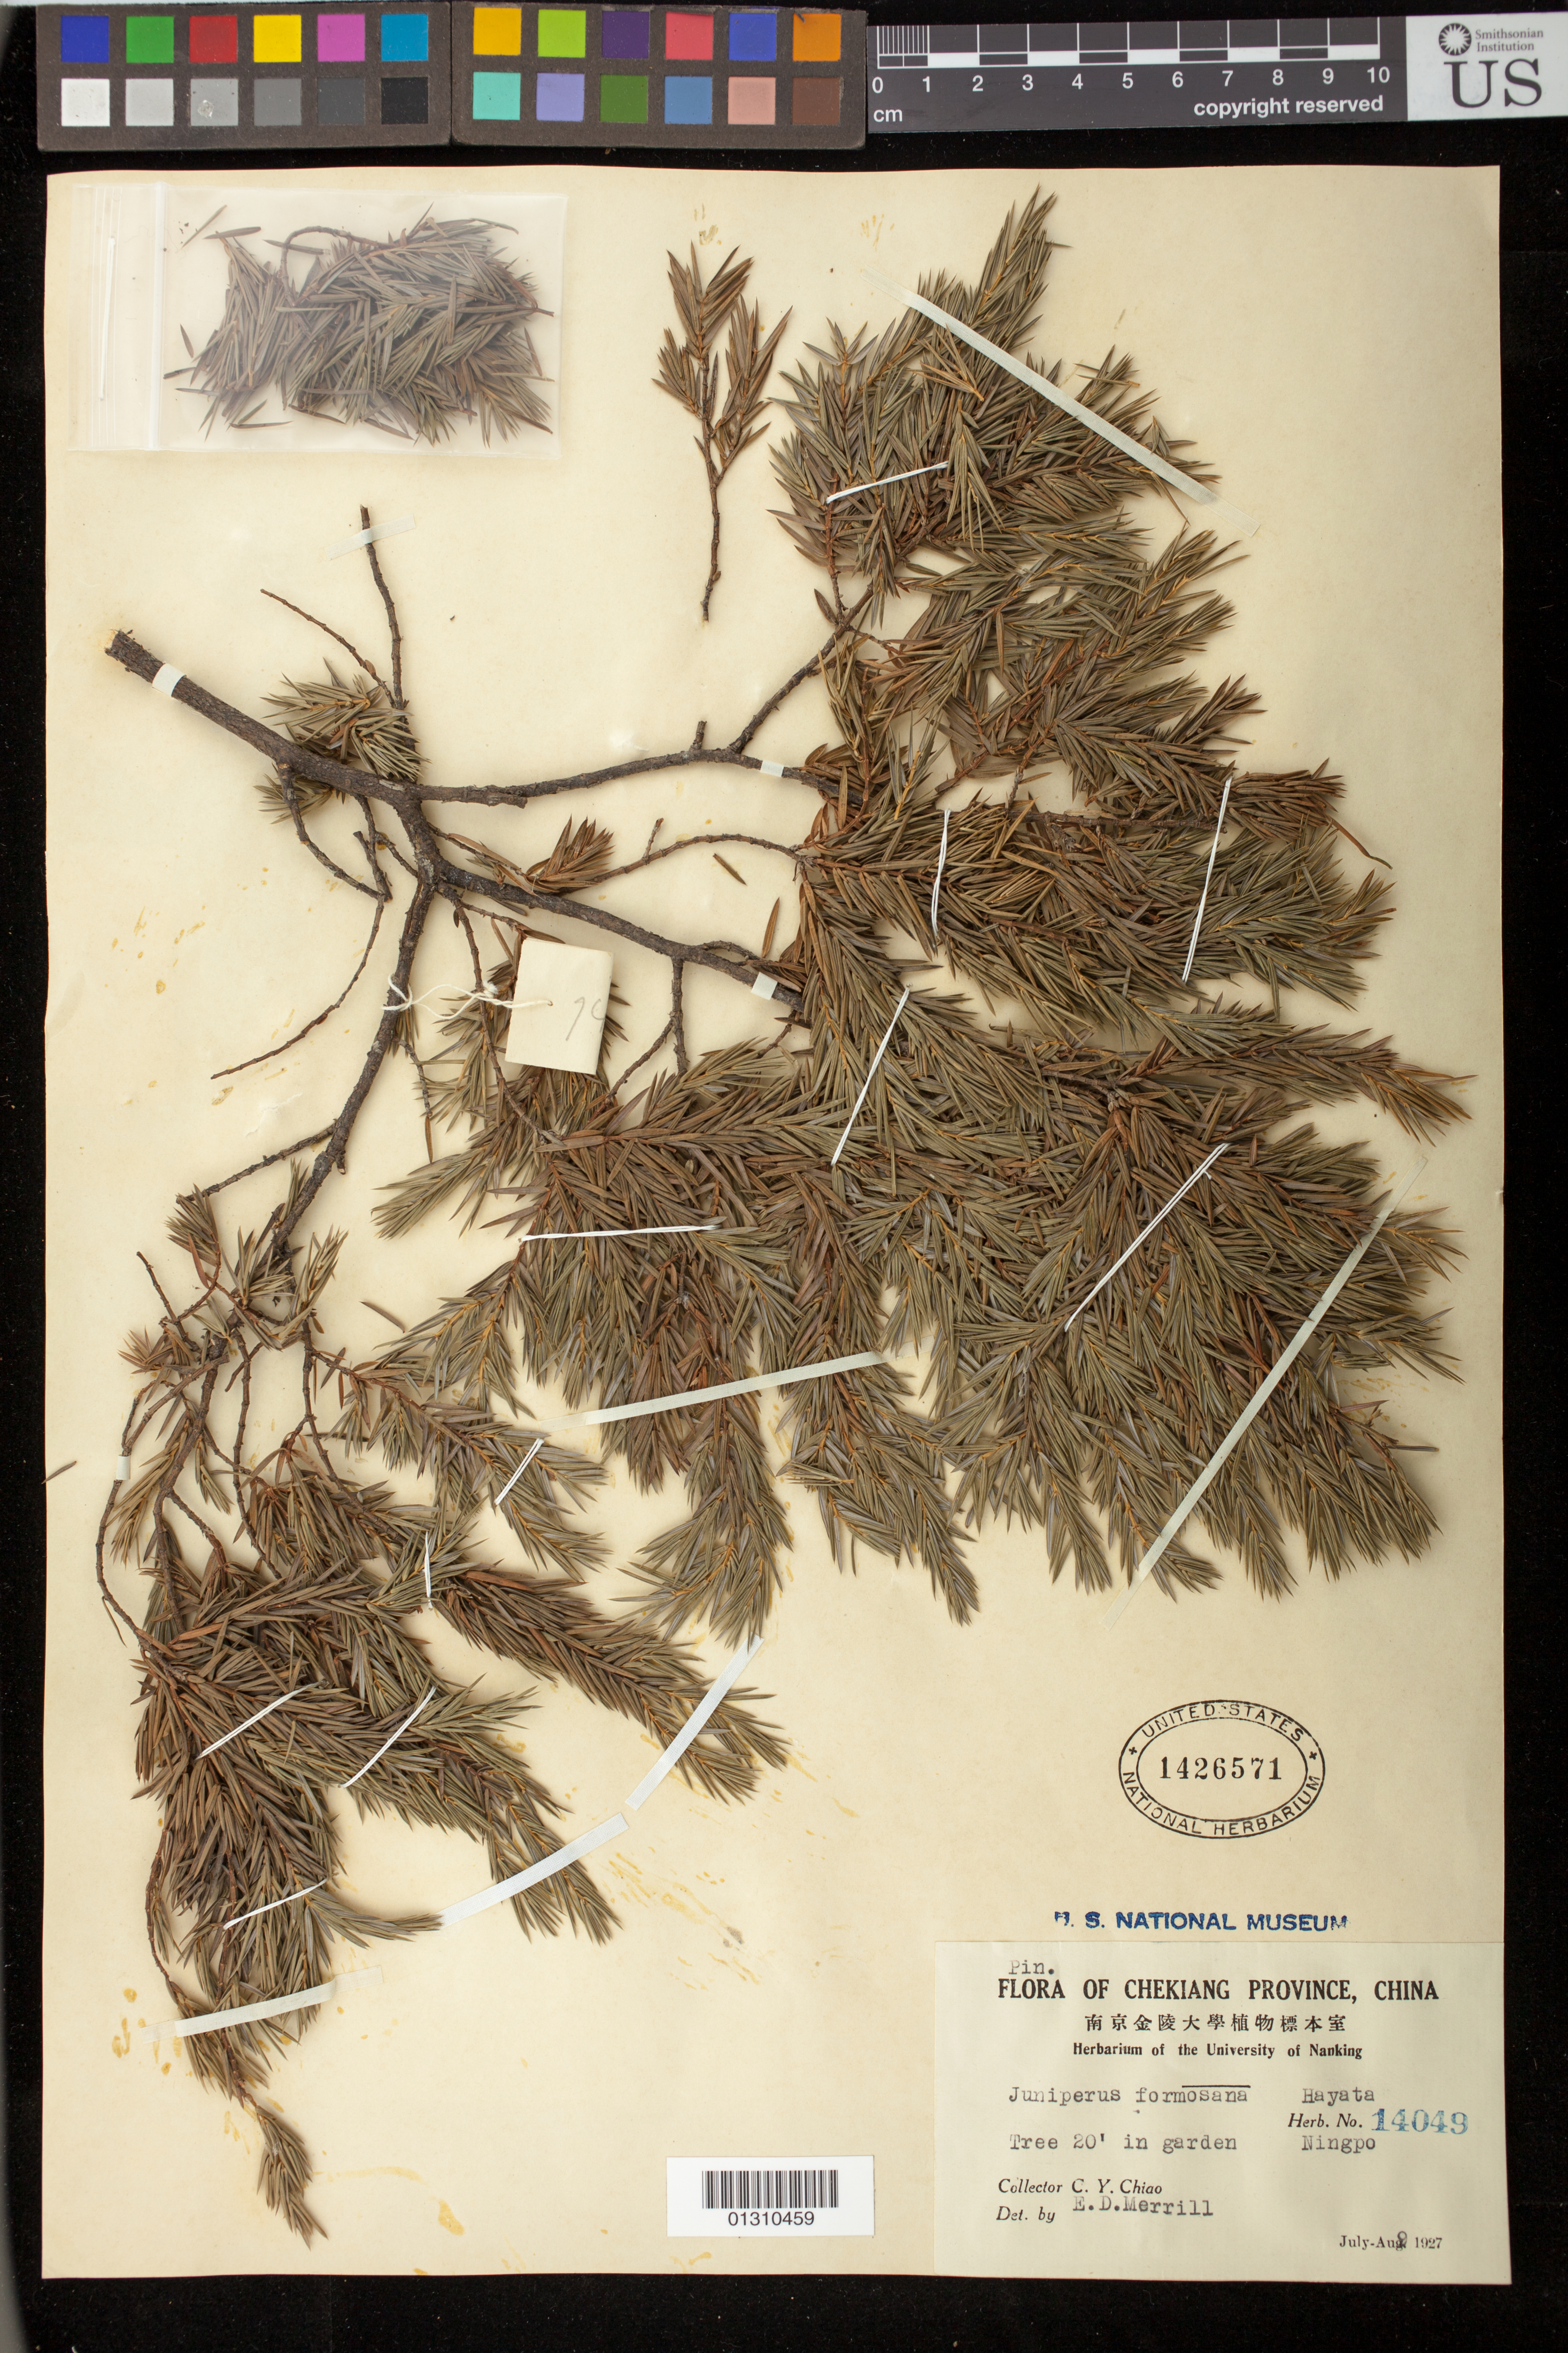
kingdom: Plantae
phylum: Tracheophyta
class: Pinopsida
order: Pinales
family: Cupressaceae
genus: Juniperus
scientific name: Juniperus formosana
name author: Hayata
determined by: Merrill, Elmer D.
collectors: C. Y. Chiao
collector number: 14049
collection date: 1927-07-09/1927-08-09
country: China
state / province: Zhejiang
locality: Chekiang Province, Ningpo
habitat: in garden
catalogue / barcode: US 1426571